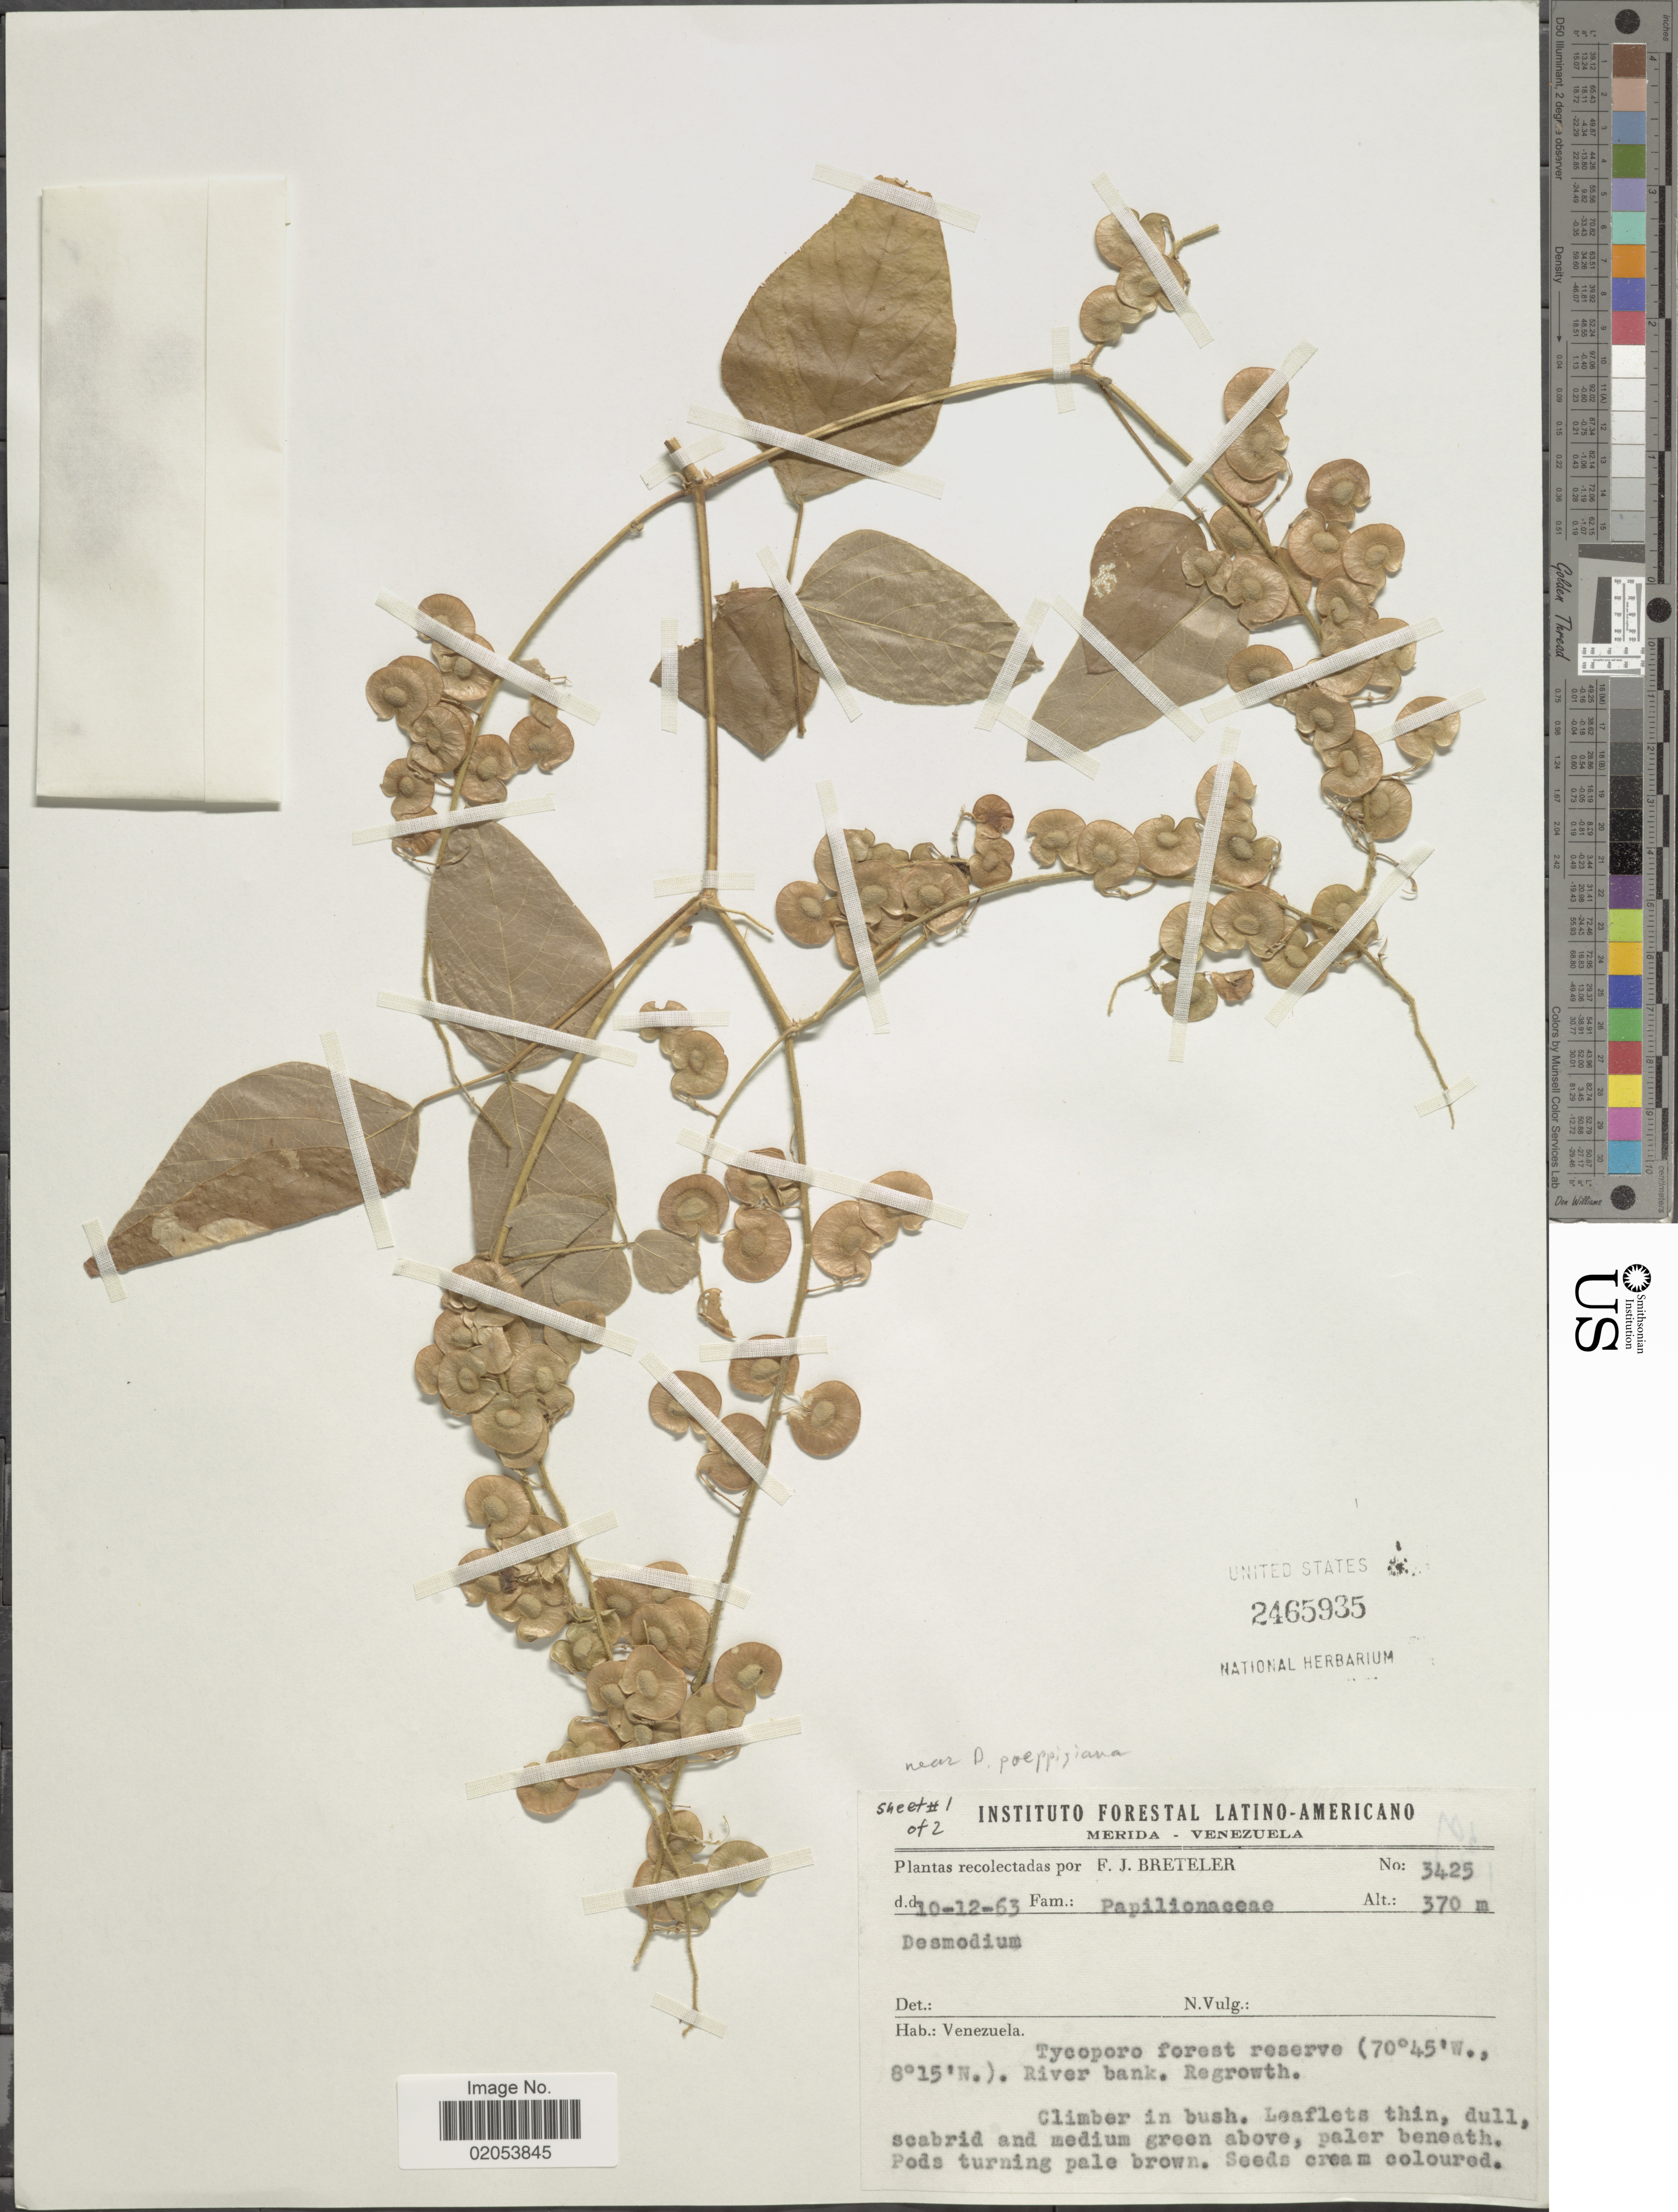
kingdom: Plantae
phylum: Tracheophyta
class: Magnoliopsida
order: Fabales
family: Fabaceae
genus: Desmodium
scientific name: Desmodium poeppigianum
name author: (Schindl.) J.F. Macbr.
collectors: F. J. Breteler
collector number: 3425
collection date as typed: Transcribed d/m/y: 10/12/63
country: Venezuela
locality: Tycoporo forest reserve. River bank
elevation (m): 370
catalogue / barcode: US 2465935